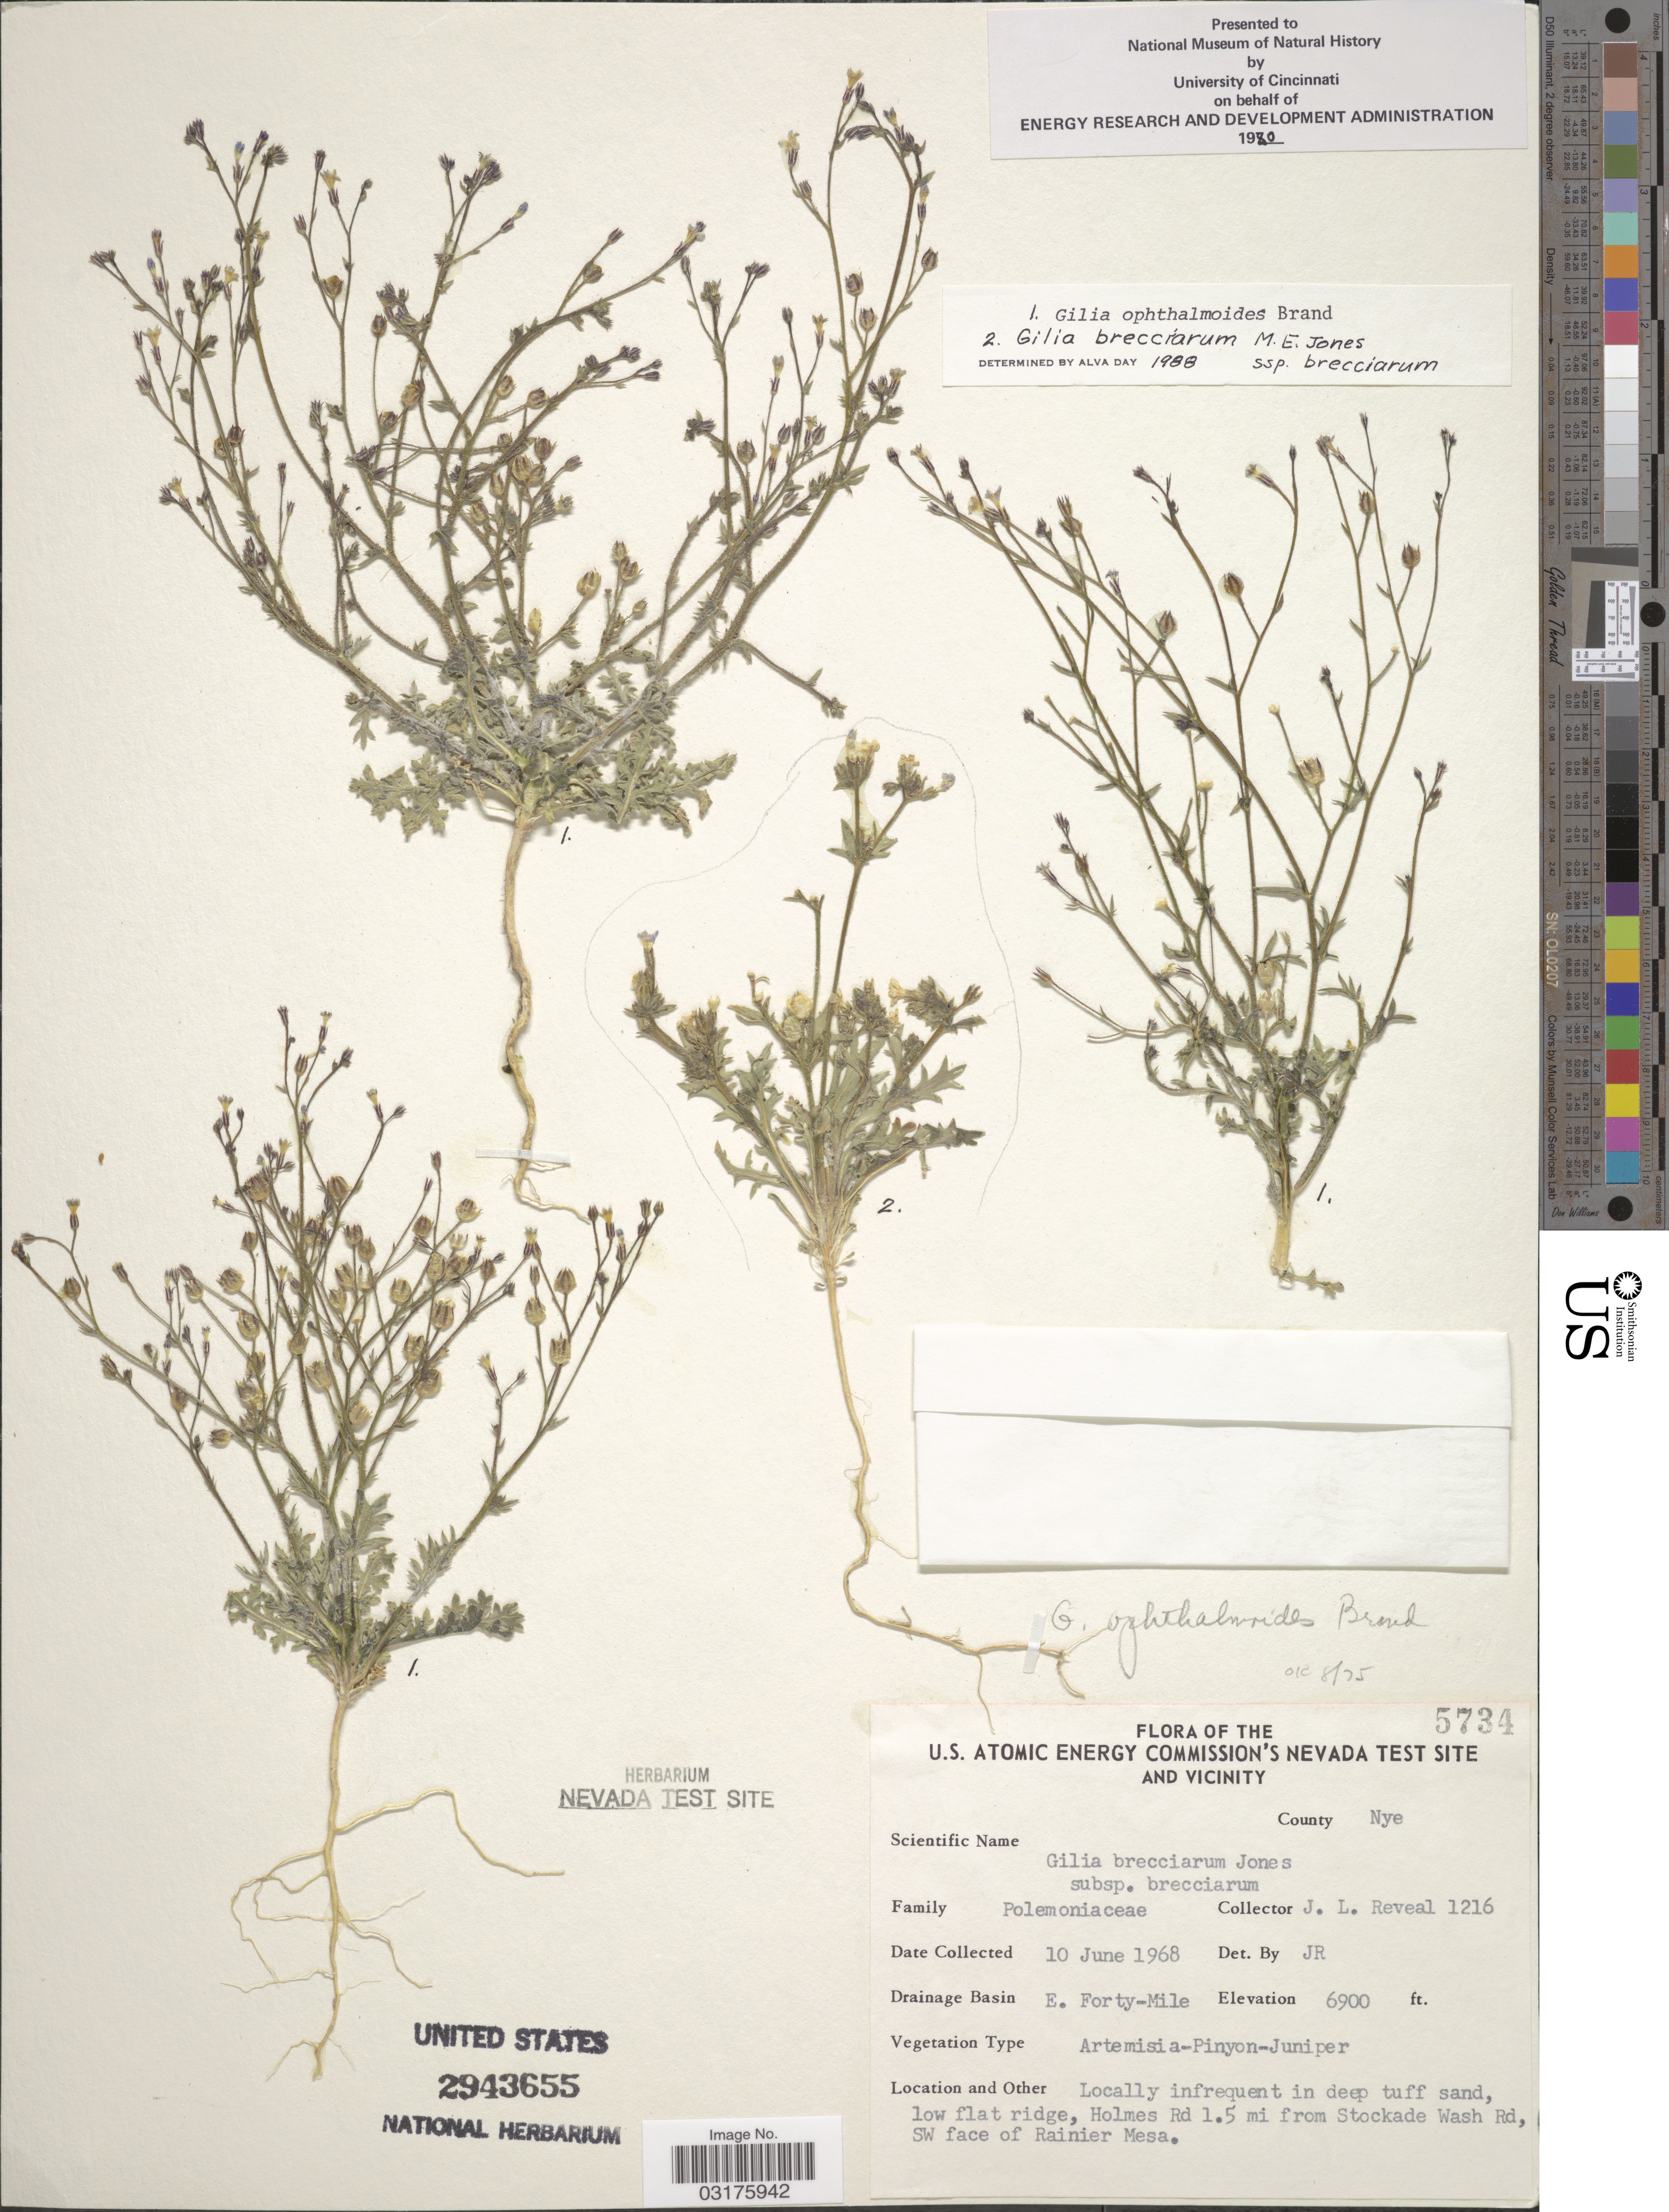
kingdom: Plantae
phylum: Tracheophyta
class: Magnoliopsida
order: Ericales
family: Polemoniaceae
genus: Gilia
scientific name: Gilia ophthalmoides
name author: Brand in Engl.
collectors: J. L. Reveal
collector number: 5734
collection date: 1968-06-10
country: United States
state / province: Nevada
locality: U.S. Atomic Energy Commission's Nevada Test Site and Vicinity, County Nye, Drainage Basin E. Forty-Mile, Holmes Rd 1.5 mi from Stockade Wash Rd, SW face of Rainier Mesa.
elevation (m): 2103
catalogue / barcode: US 2943655